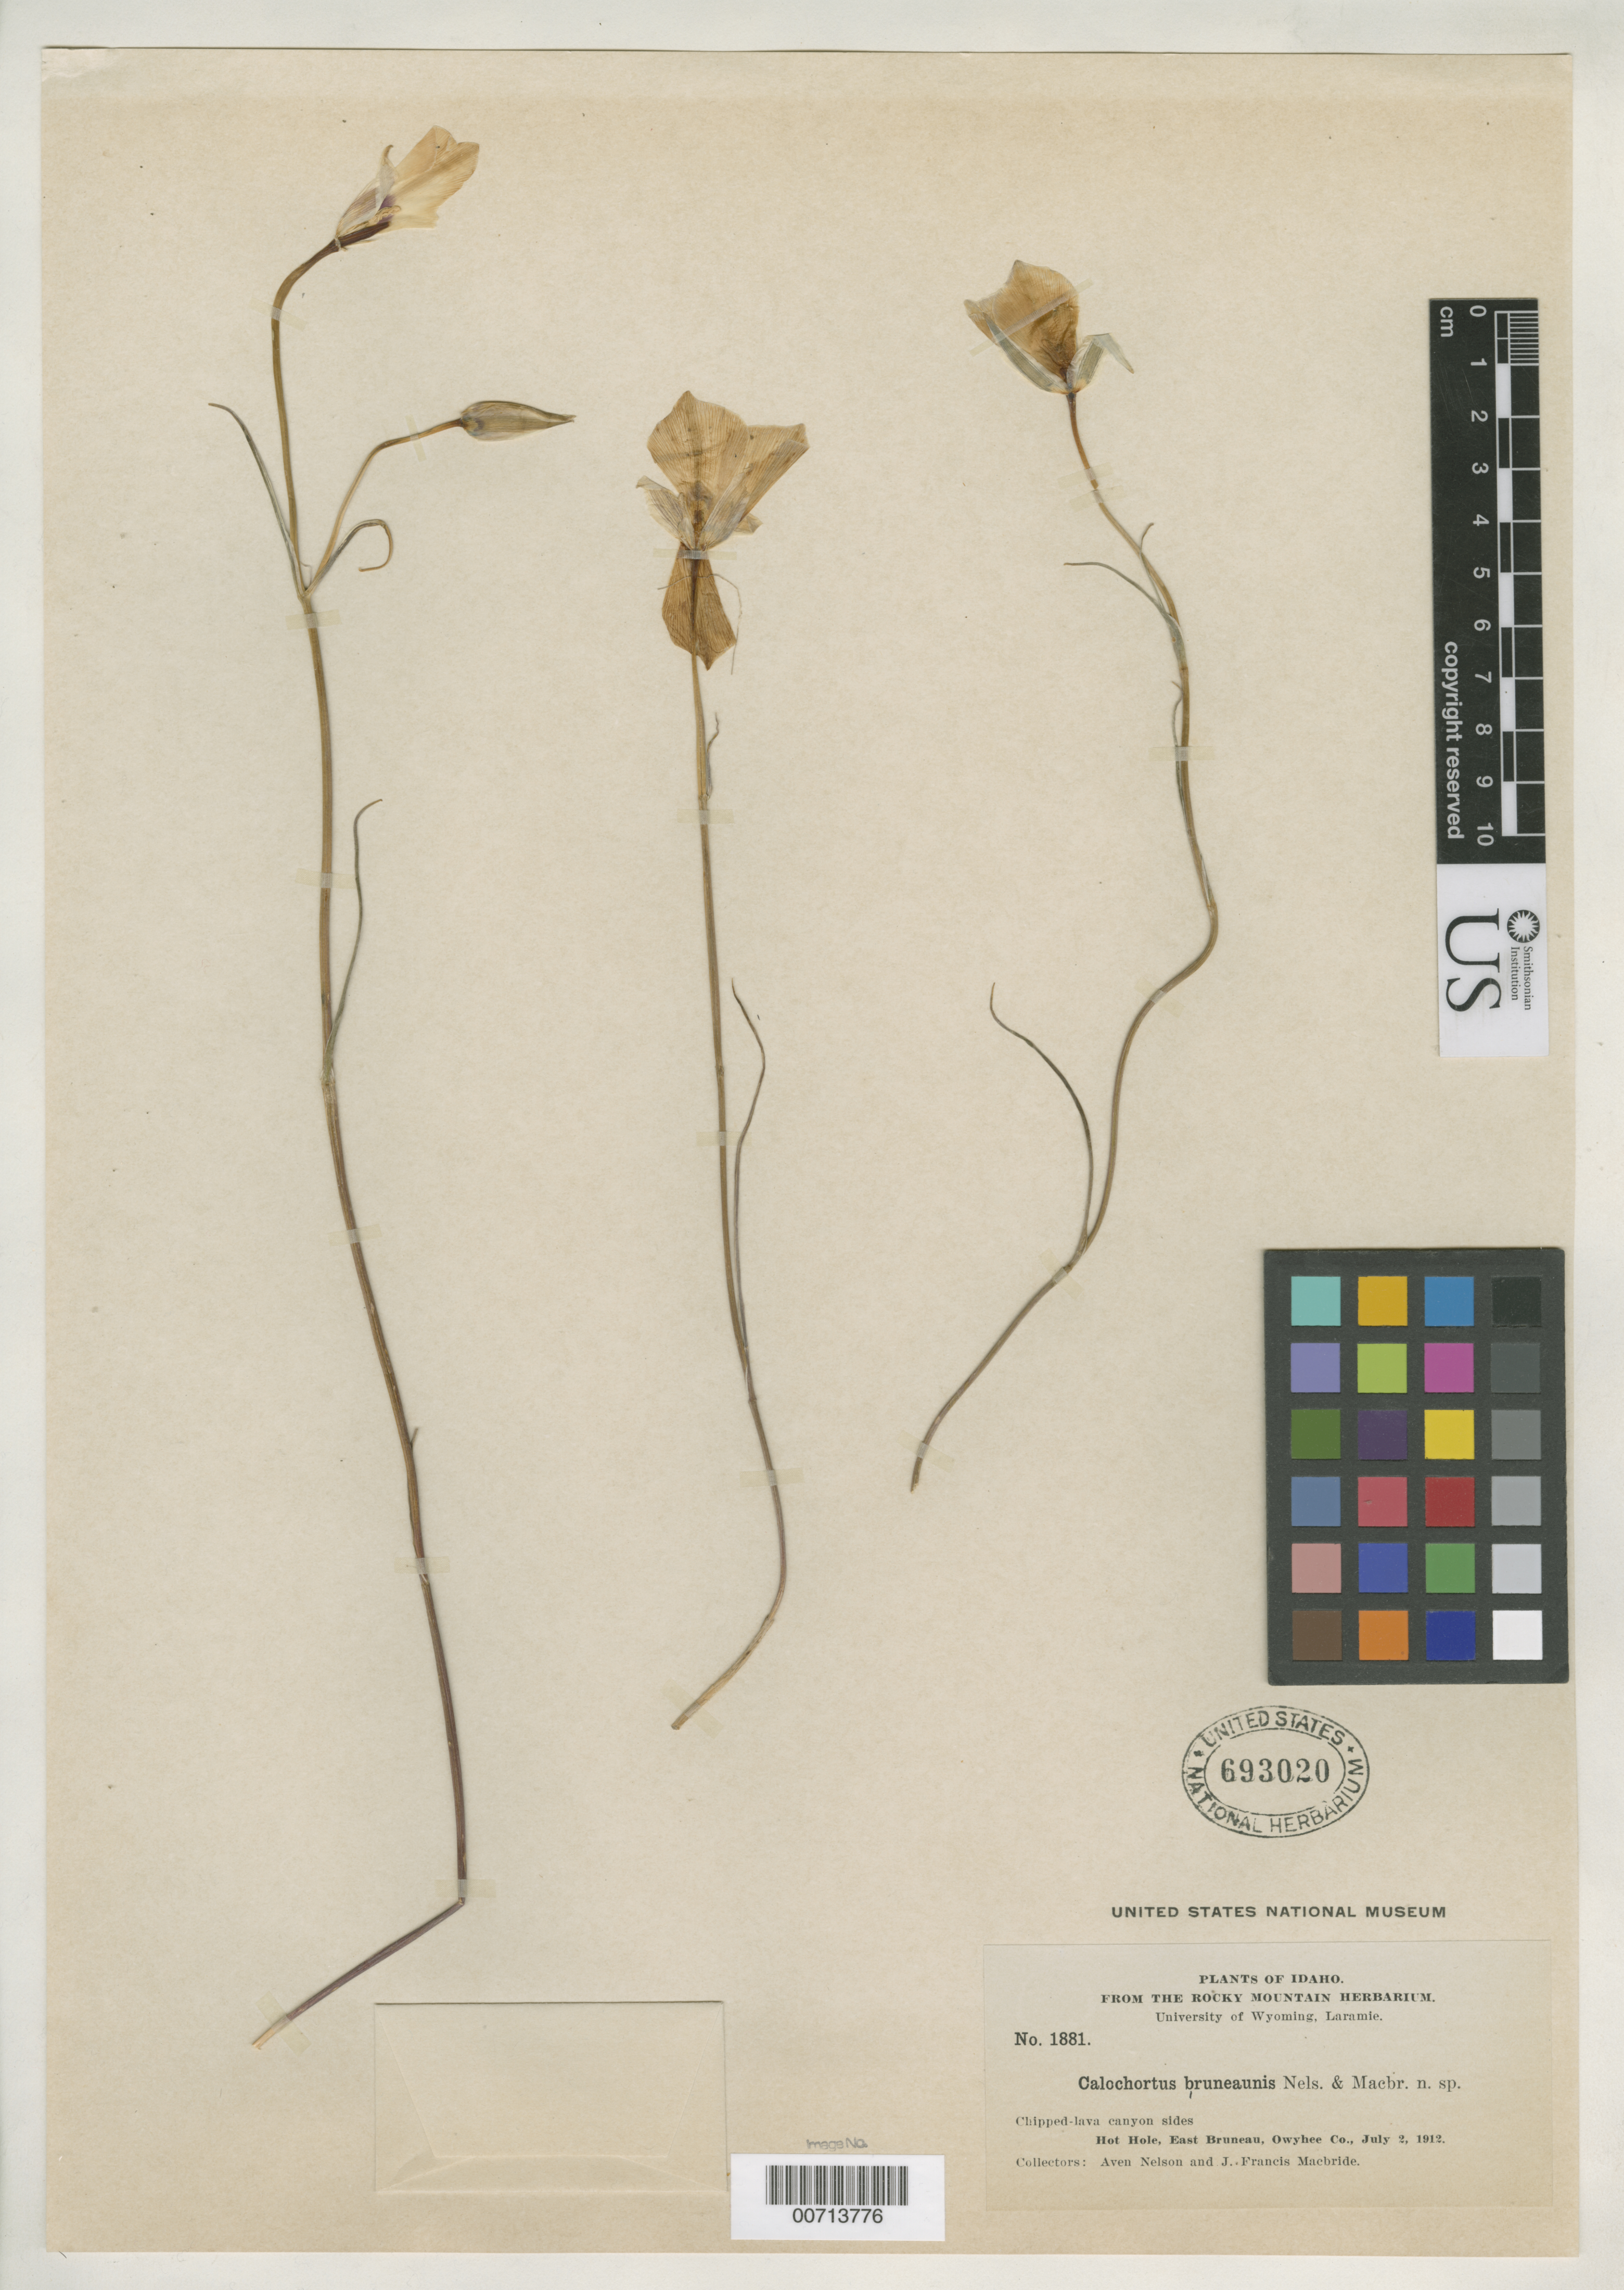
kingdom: Plantae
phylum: Tracheophyta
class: Liliopsida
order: Liliales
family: Liliaceae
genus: Calochortus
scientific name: Calochortus bruneaunis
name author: A. Nelson & J.F. Macbr.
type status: Isotype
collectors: A. Nelson & J. F. Macbride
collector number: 1881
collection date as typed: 02 Jul 1912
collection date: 1912-07-02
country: United States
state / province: Idaho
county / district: Owyhee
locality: East Bruneau, Hothole.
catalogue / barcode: US 693020